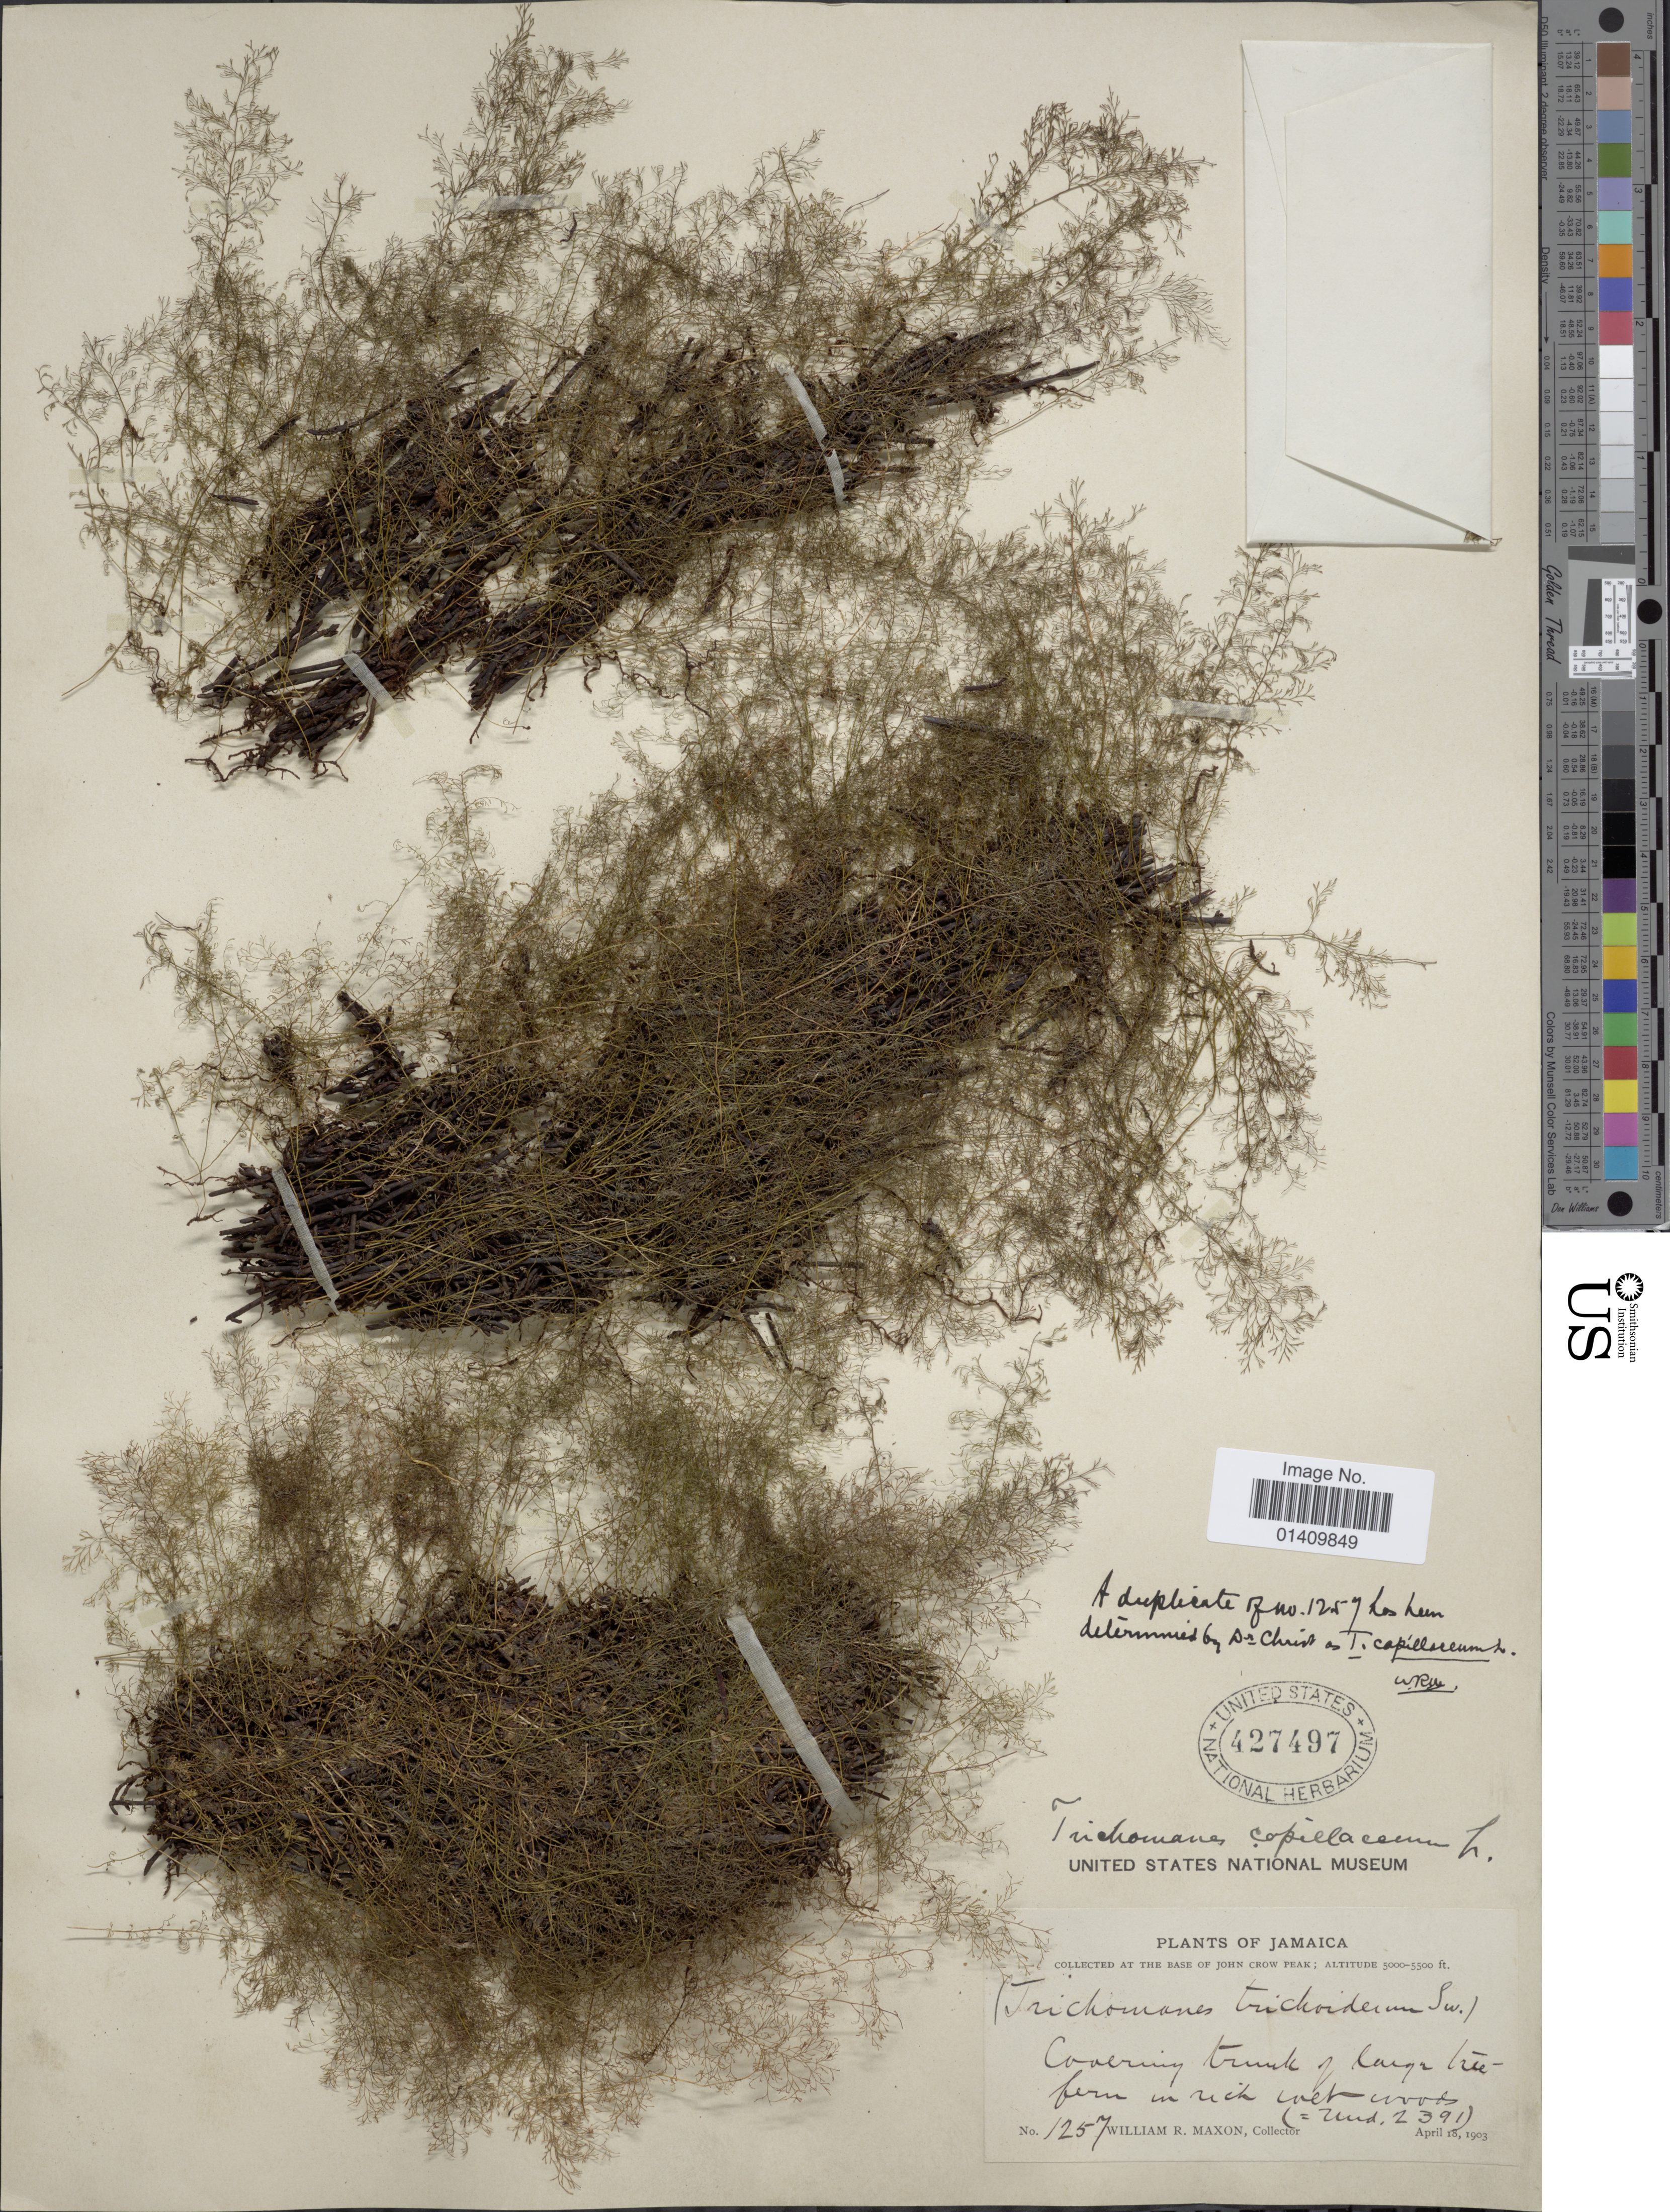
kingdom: Plantae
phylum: Tracheophyta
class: Polypodiopsida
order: Hymenophyllales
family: Hymenophyllaceae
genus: Polyphlebium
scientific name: Polyphlebium capillaceum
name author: (L.) Ebihara & Dubuisson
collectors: W. R. Maxon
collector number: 1257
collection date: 1903-04-18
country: Jamaica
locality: At the base of John Crow Peak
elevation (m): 1524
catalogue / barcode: US 427497